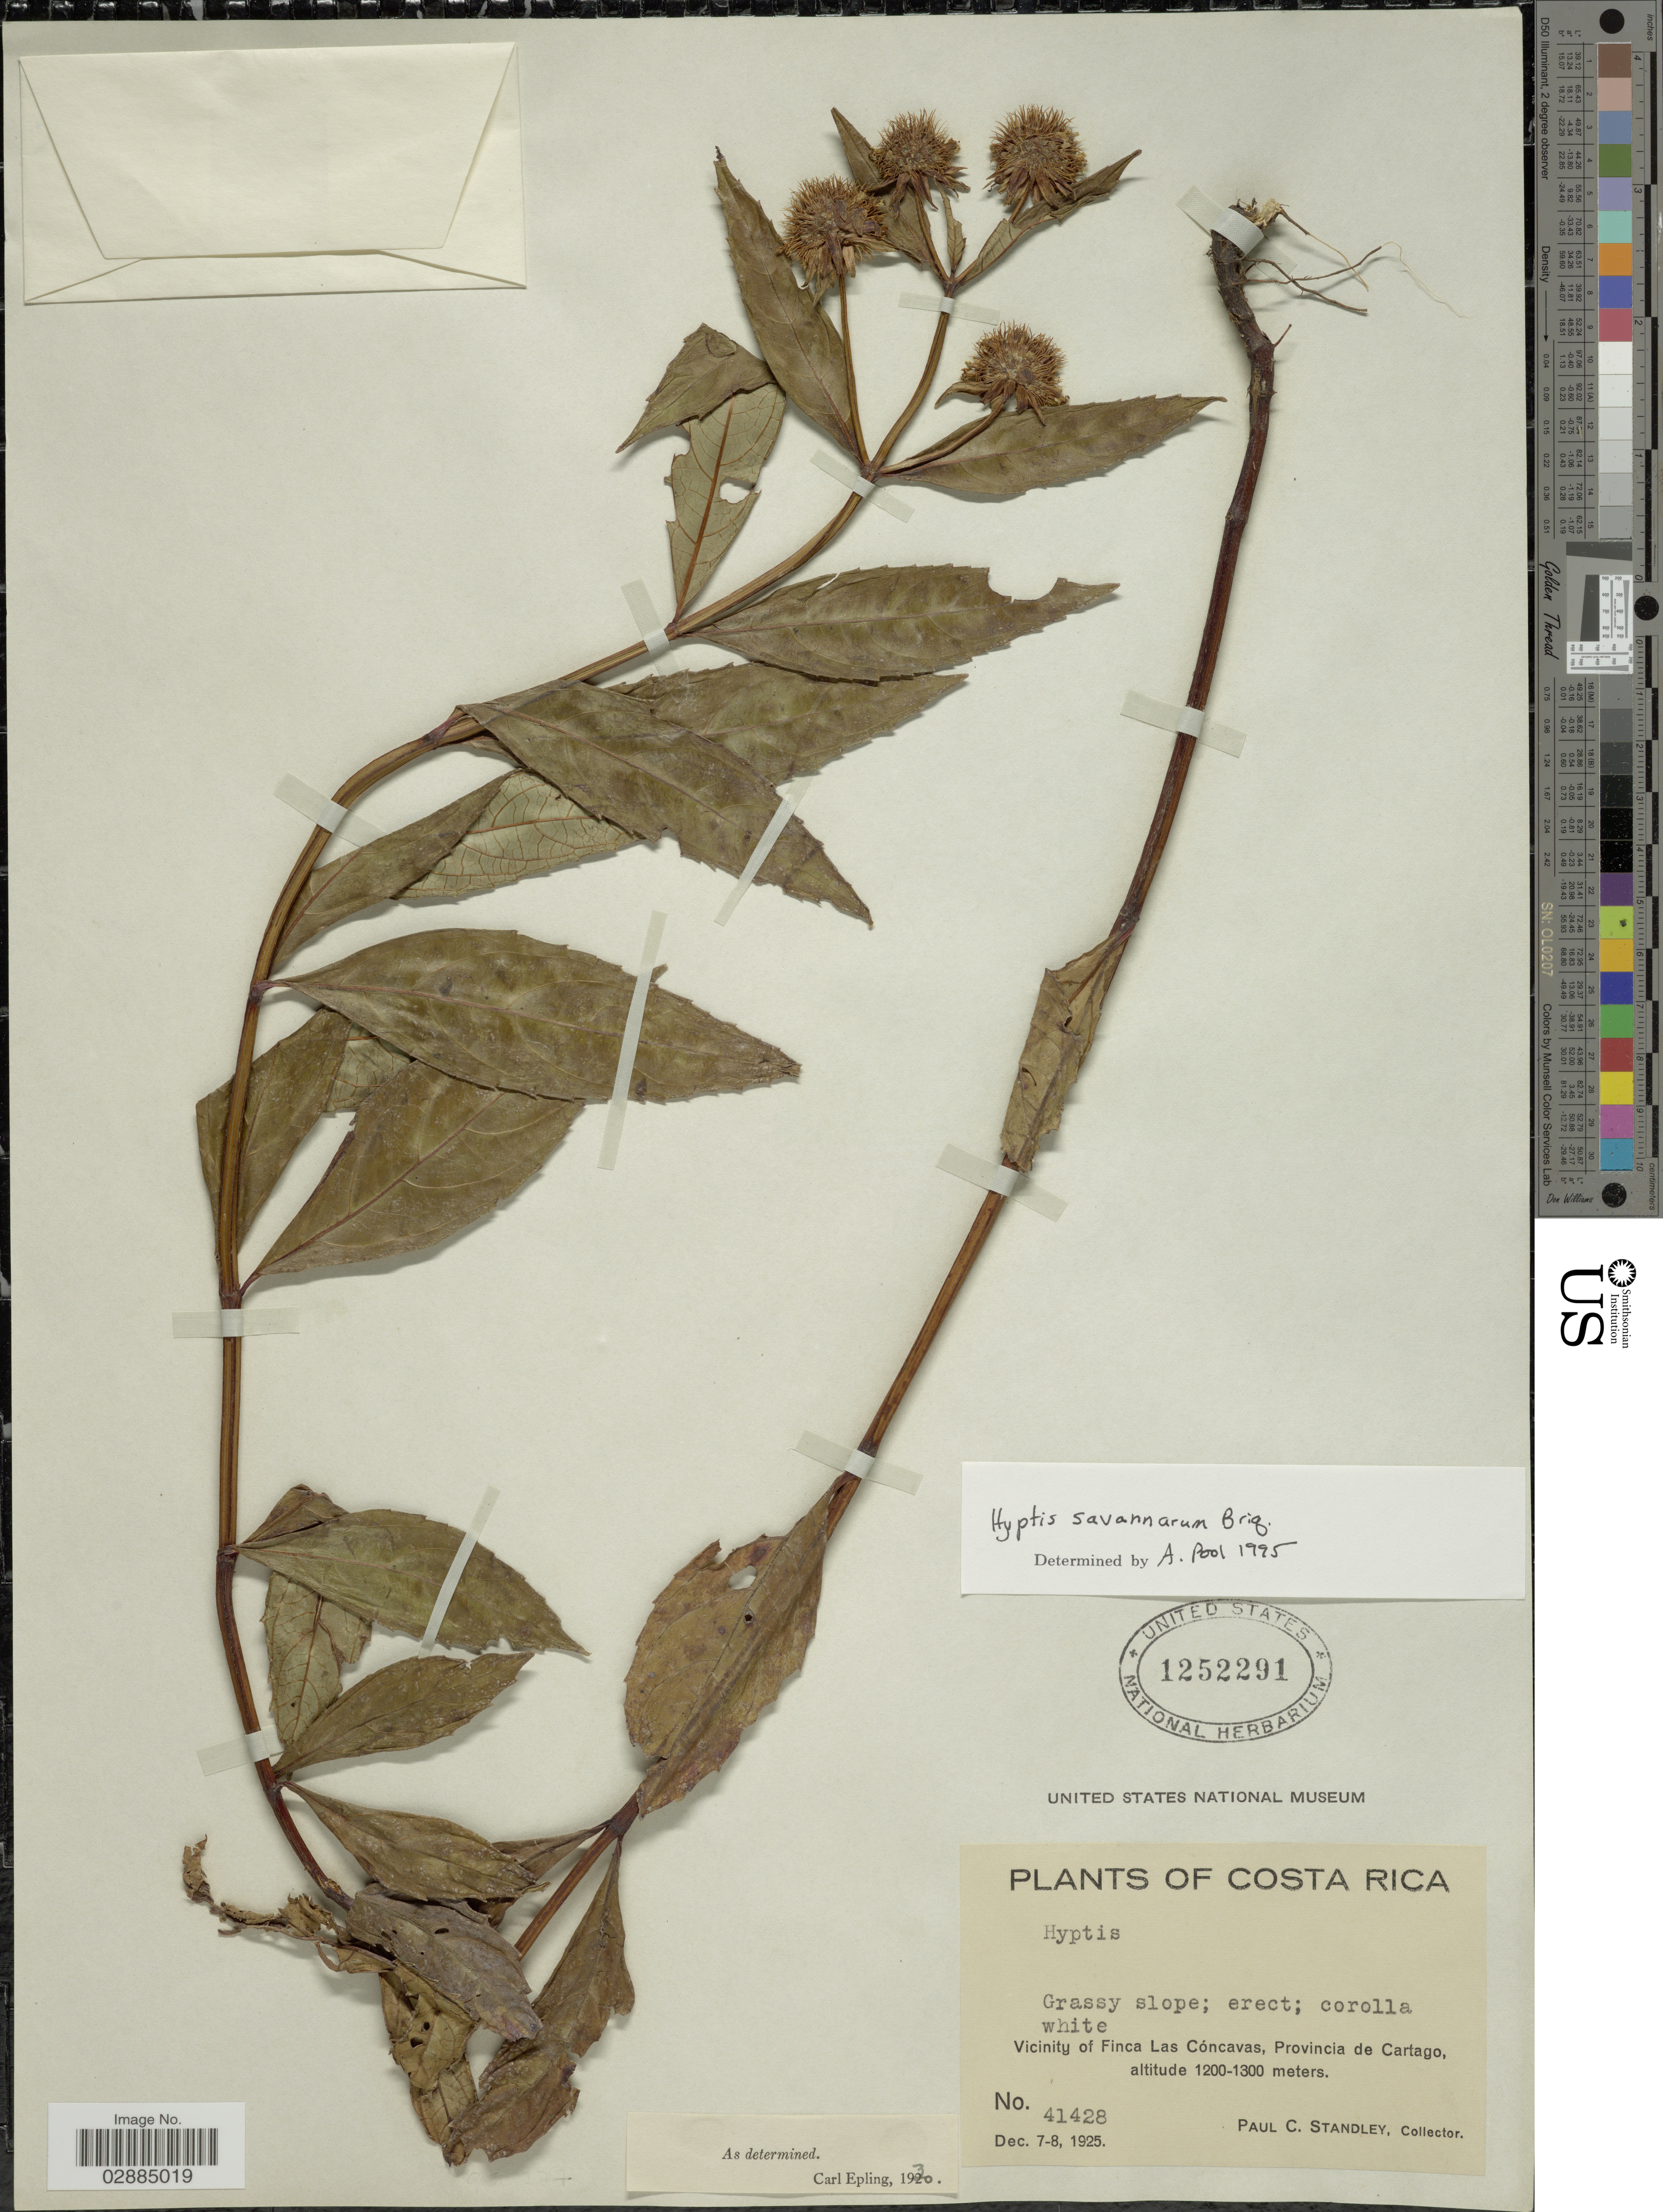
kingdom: Plantae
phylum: Tracheophyta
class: Magnoliopsida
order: Lamiales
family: Lamiaceae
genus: Hyptis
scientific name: Hyptis savannarum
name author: Briq.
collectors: P. C. Standley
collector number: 41428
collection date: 1925-12-07/1925-12-08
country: Costa Rica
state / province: Cartago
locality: Vicinity of Finca Las Cóncavas, Provincia de Cartago.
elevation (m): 1200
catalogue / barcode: US 1252291